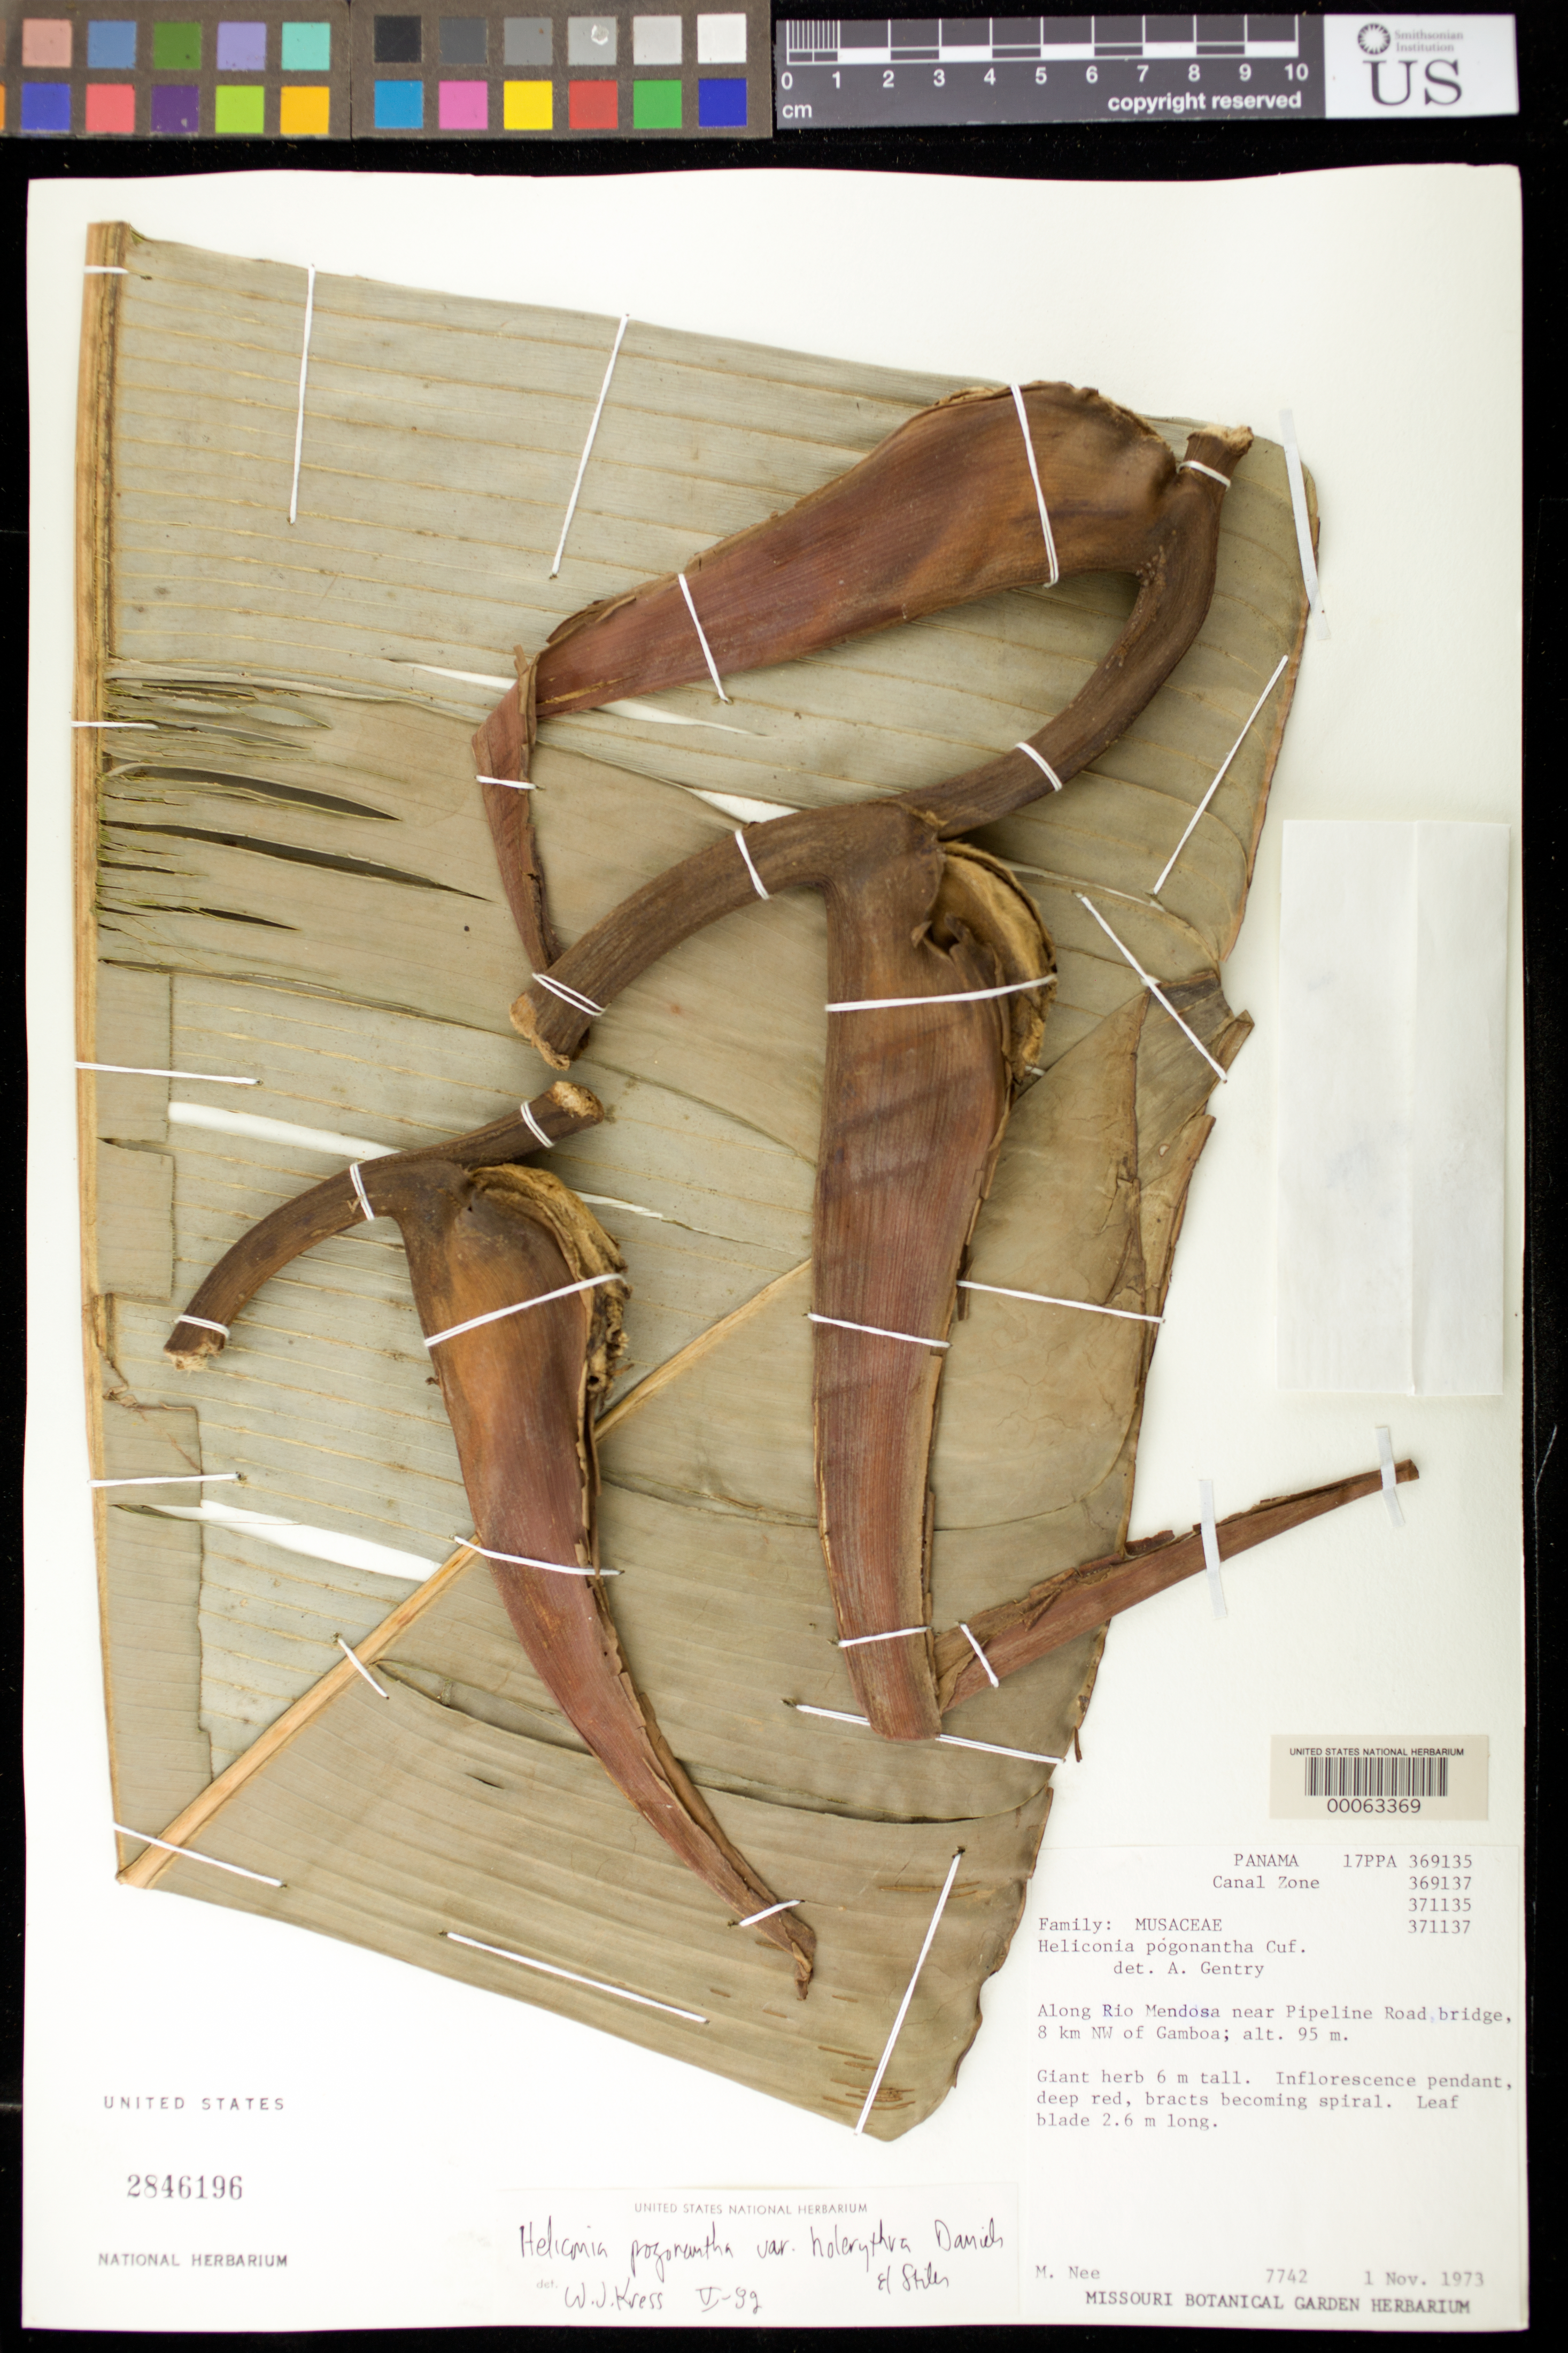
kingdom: Plantae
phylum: Tracheophyta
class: Liliopsida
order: Zingiberales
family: Heliconiaceae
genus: Heliconia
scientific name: Heliconia pogonantha var. holerythra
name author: G.S. Daniels & F.G. Stiles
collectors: M. Nee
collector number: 7742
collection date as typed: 01 Nov 1973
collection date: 1973-11-01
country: Panama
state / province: Colón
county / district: Canal Zone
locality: Along Rio Mendosa near Pipeline Road bridge, 8 km NW of Gamboa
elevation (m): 95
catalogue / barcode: US 2846196